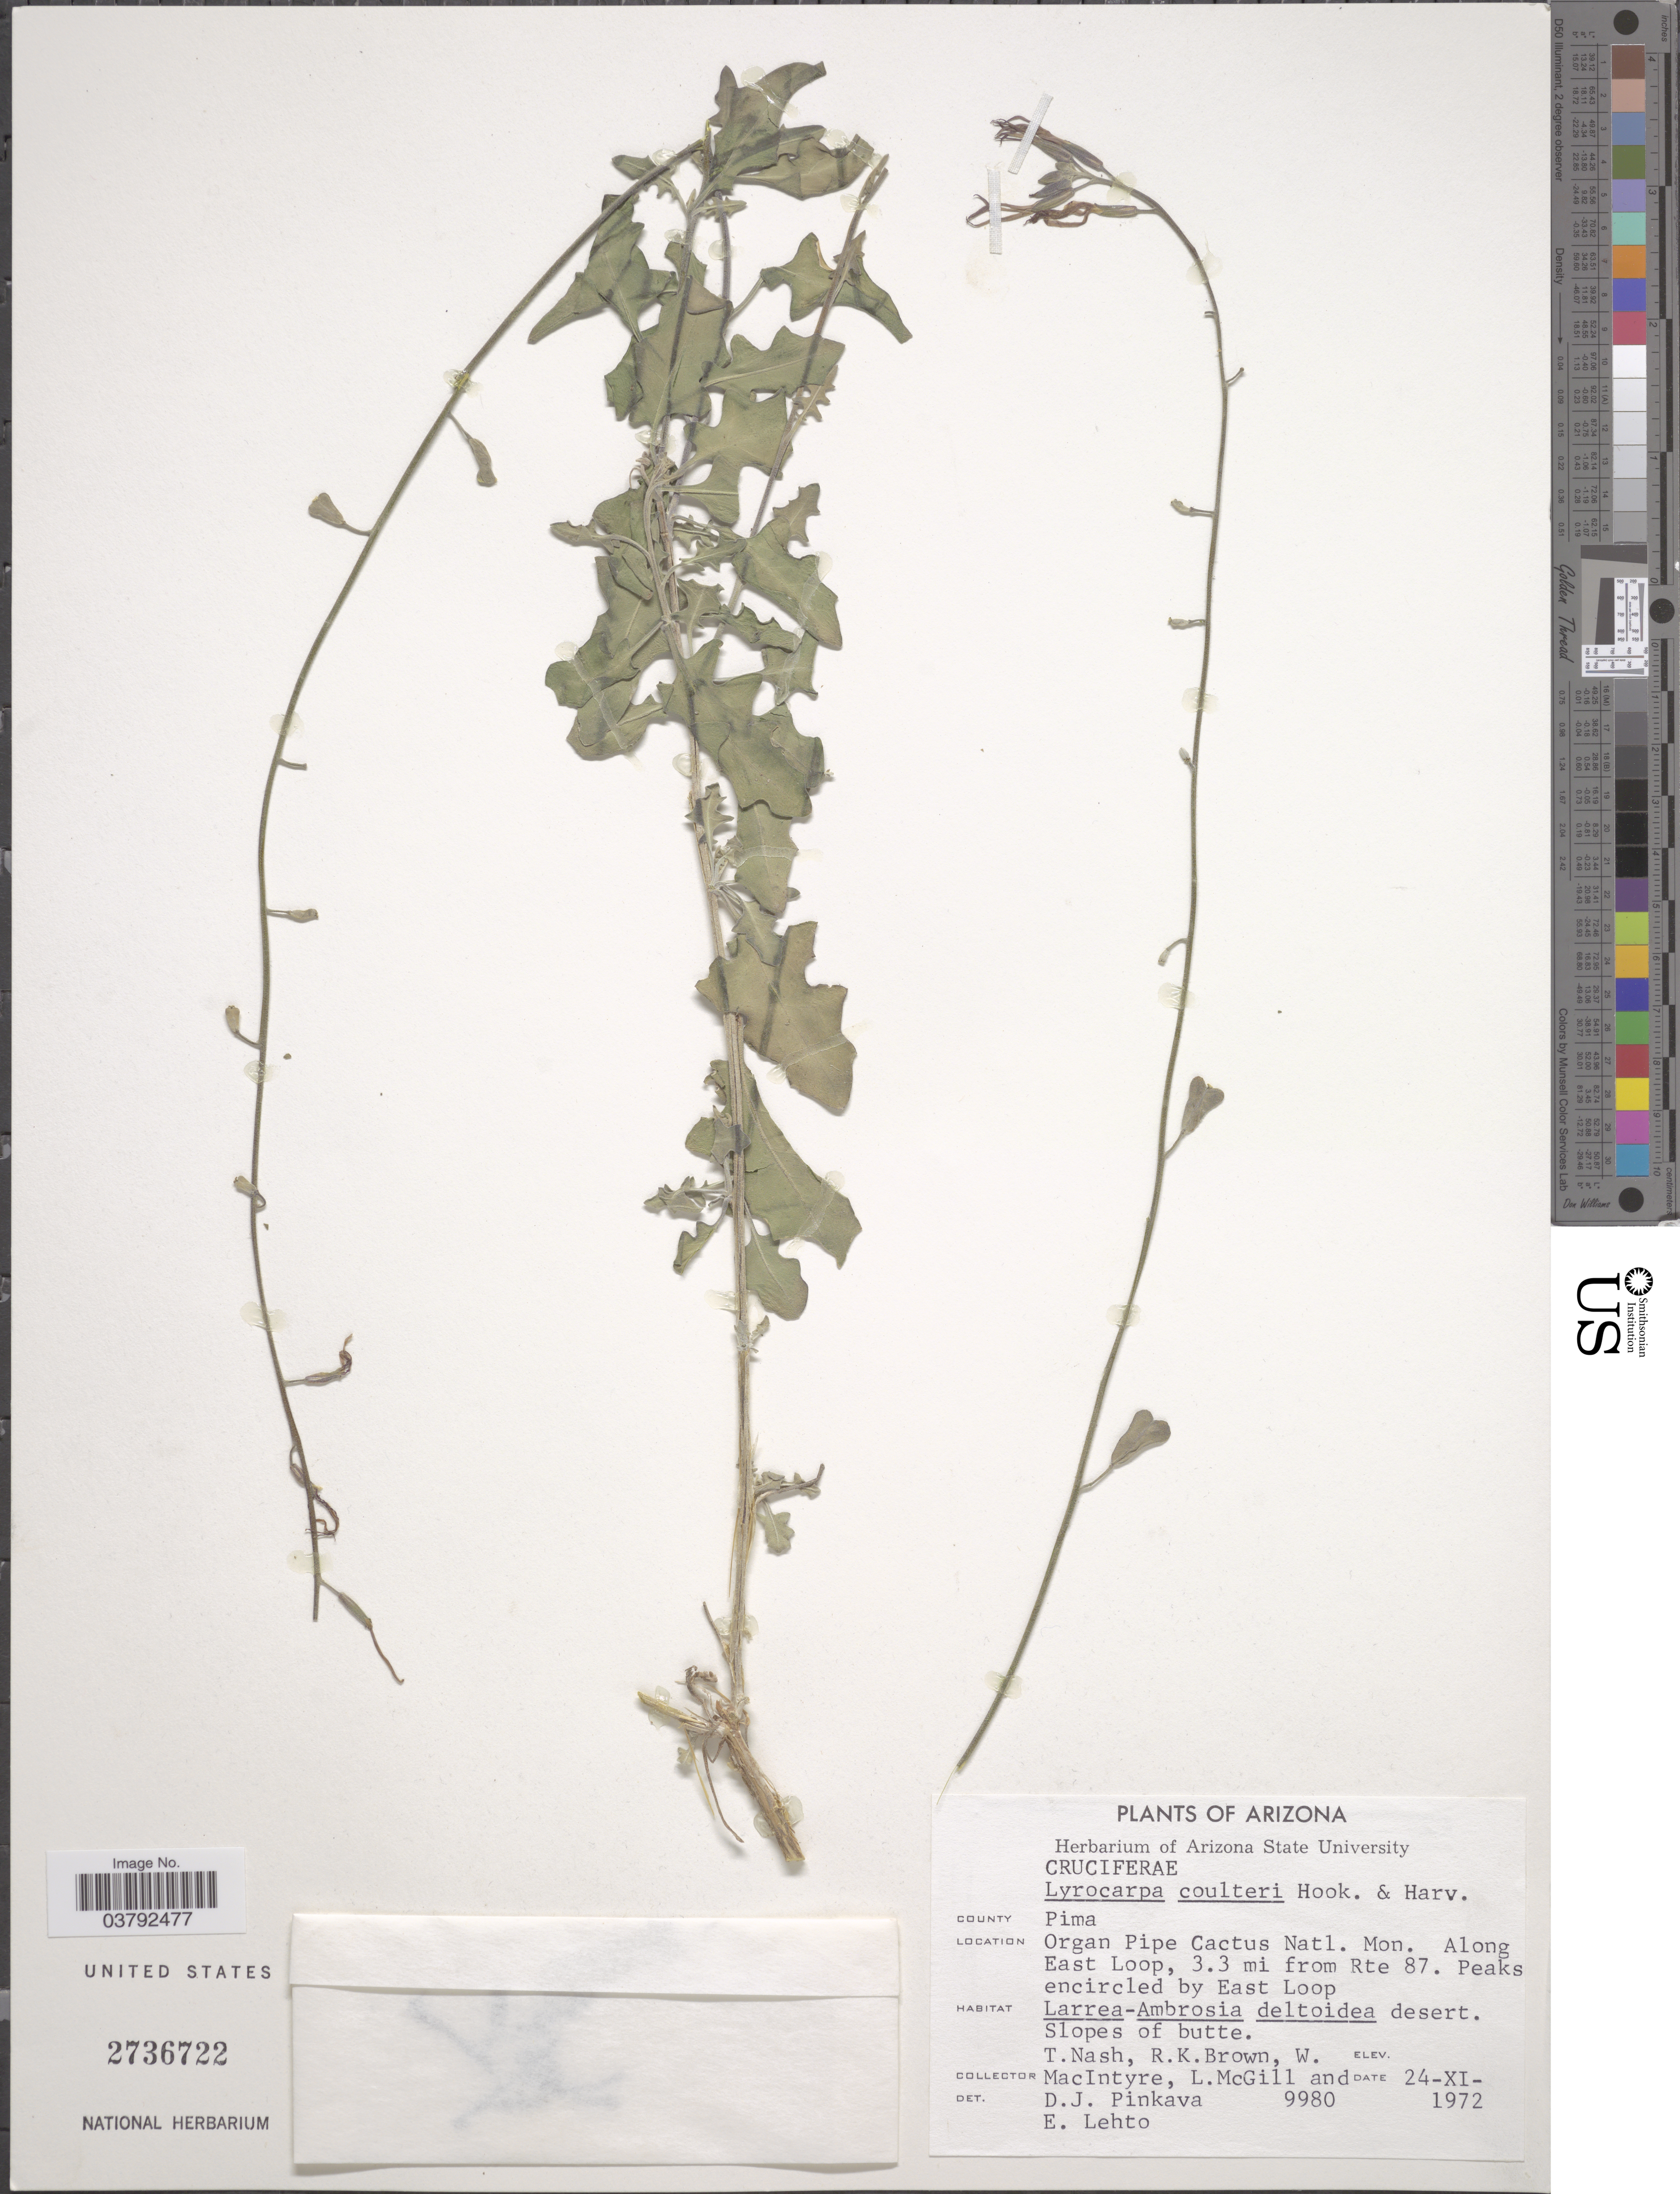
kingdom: Plantae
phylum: Tracheophyta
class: Magnoliopsida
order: Brassicales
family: Brassicaceae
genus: Lyrocarpa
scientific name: Lyrocarpa coulteri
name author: Hook. & Harv.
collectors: D. J. Pinkava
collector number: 9980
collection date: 1972-11-24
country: United States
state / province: Arizona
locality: County Pima. Organ Pipe Cactus Natl. Mon. Along East Loop, 3.3 mi from Rte 87. Peaks encircled by East Loop.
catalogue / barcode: US 2736722